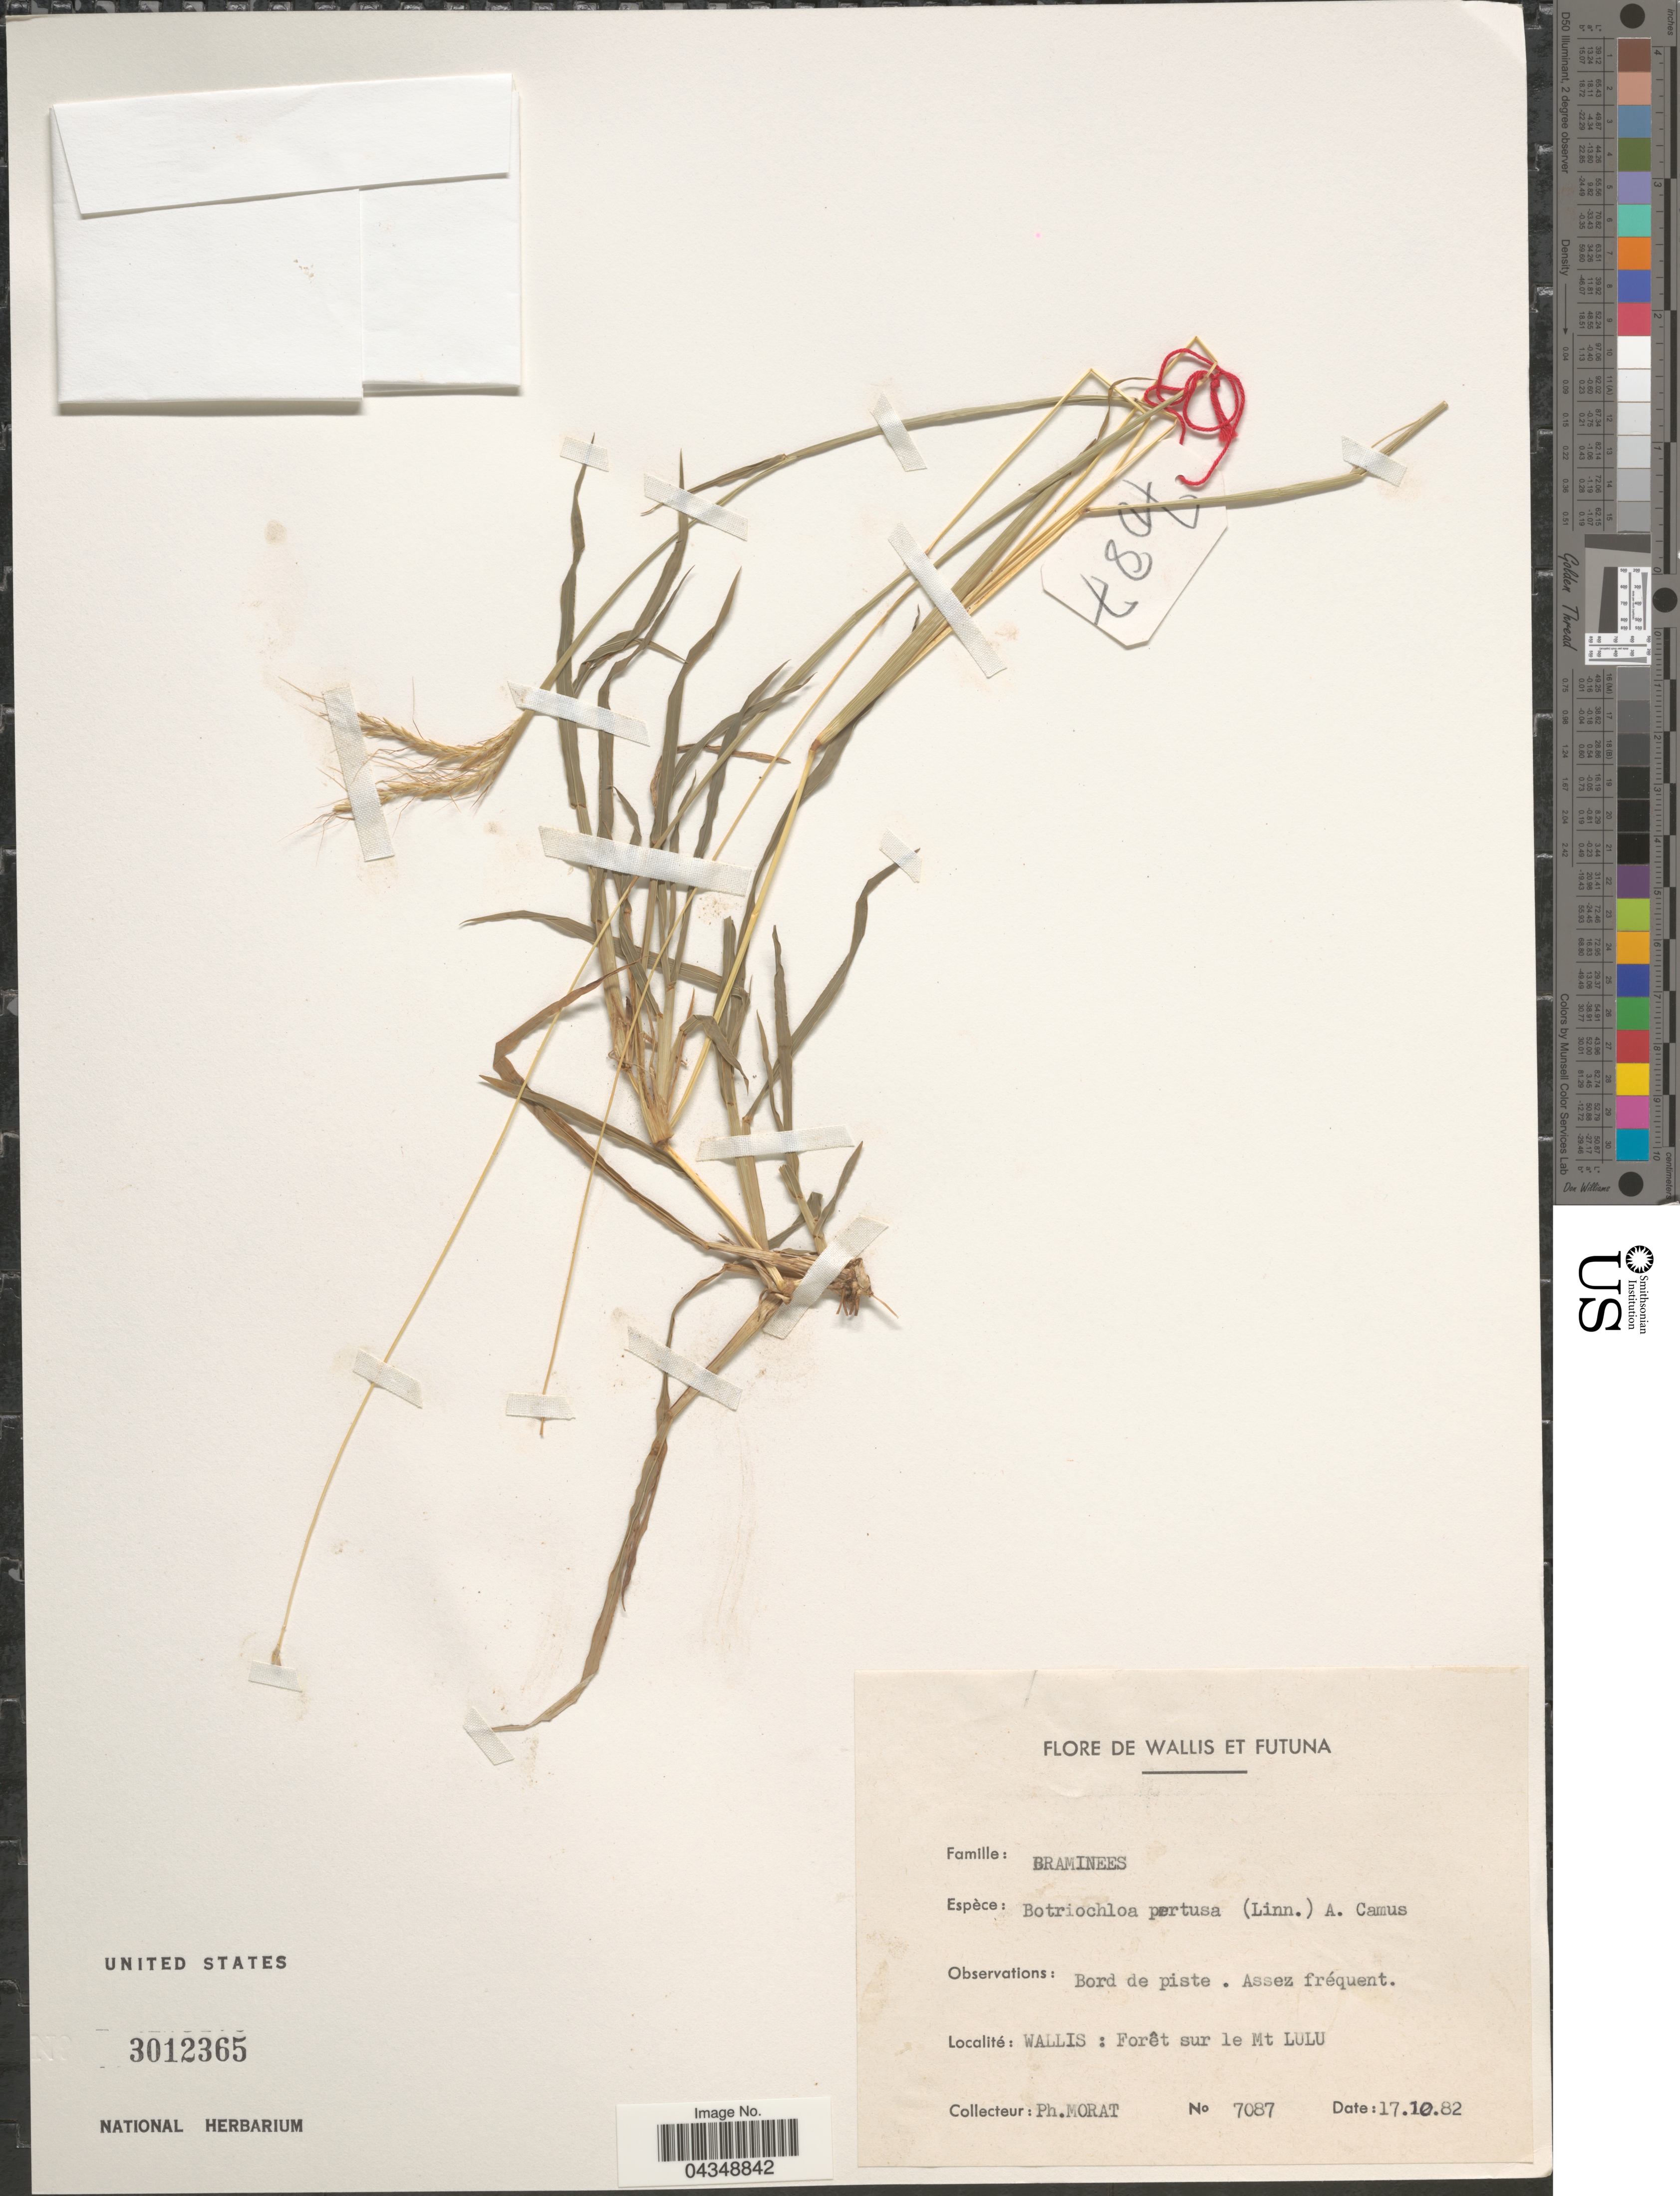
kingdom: Plantae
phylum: Tracheophyta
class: Liliopsida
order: Poales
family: Poaceae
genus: Bothriochloa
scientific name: Bothriochloa pertusa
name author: (L.) A. Camus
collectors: P. Morat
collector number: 7087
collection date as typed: Transcribed d/m/y: 17/10/82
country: Wallis and Futuna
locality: Wallis et Futuna. Wallis: Forêt sur le Mt Lulu.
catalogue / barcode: US 3012365